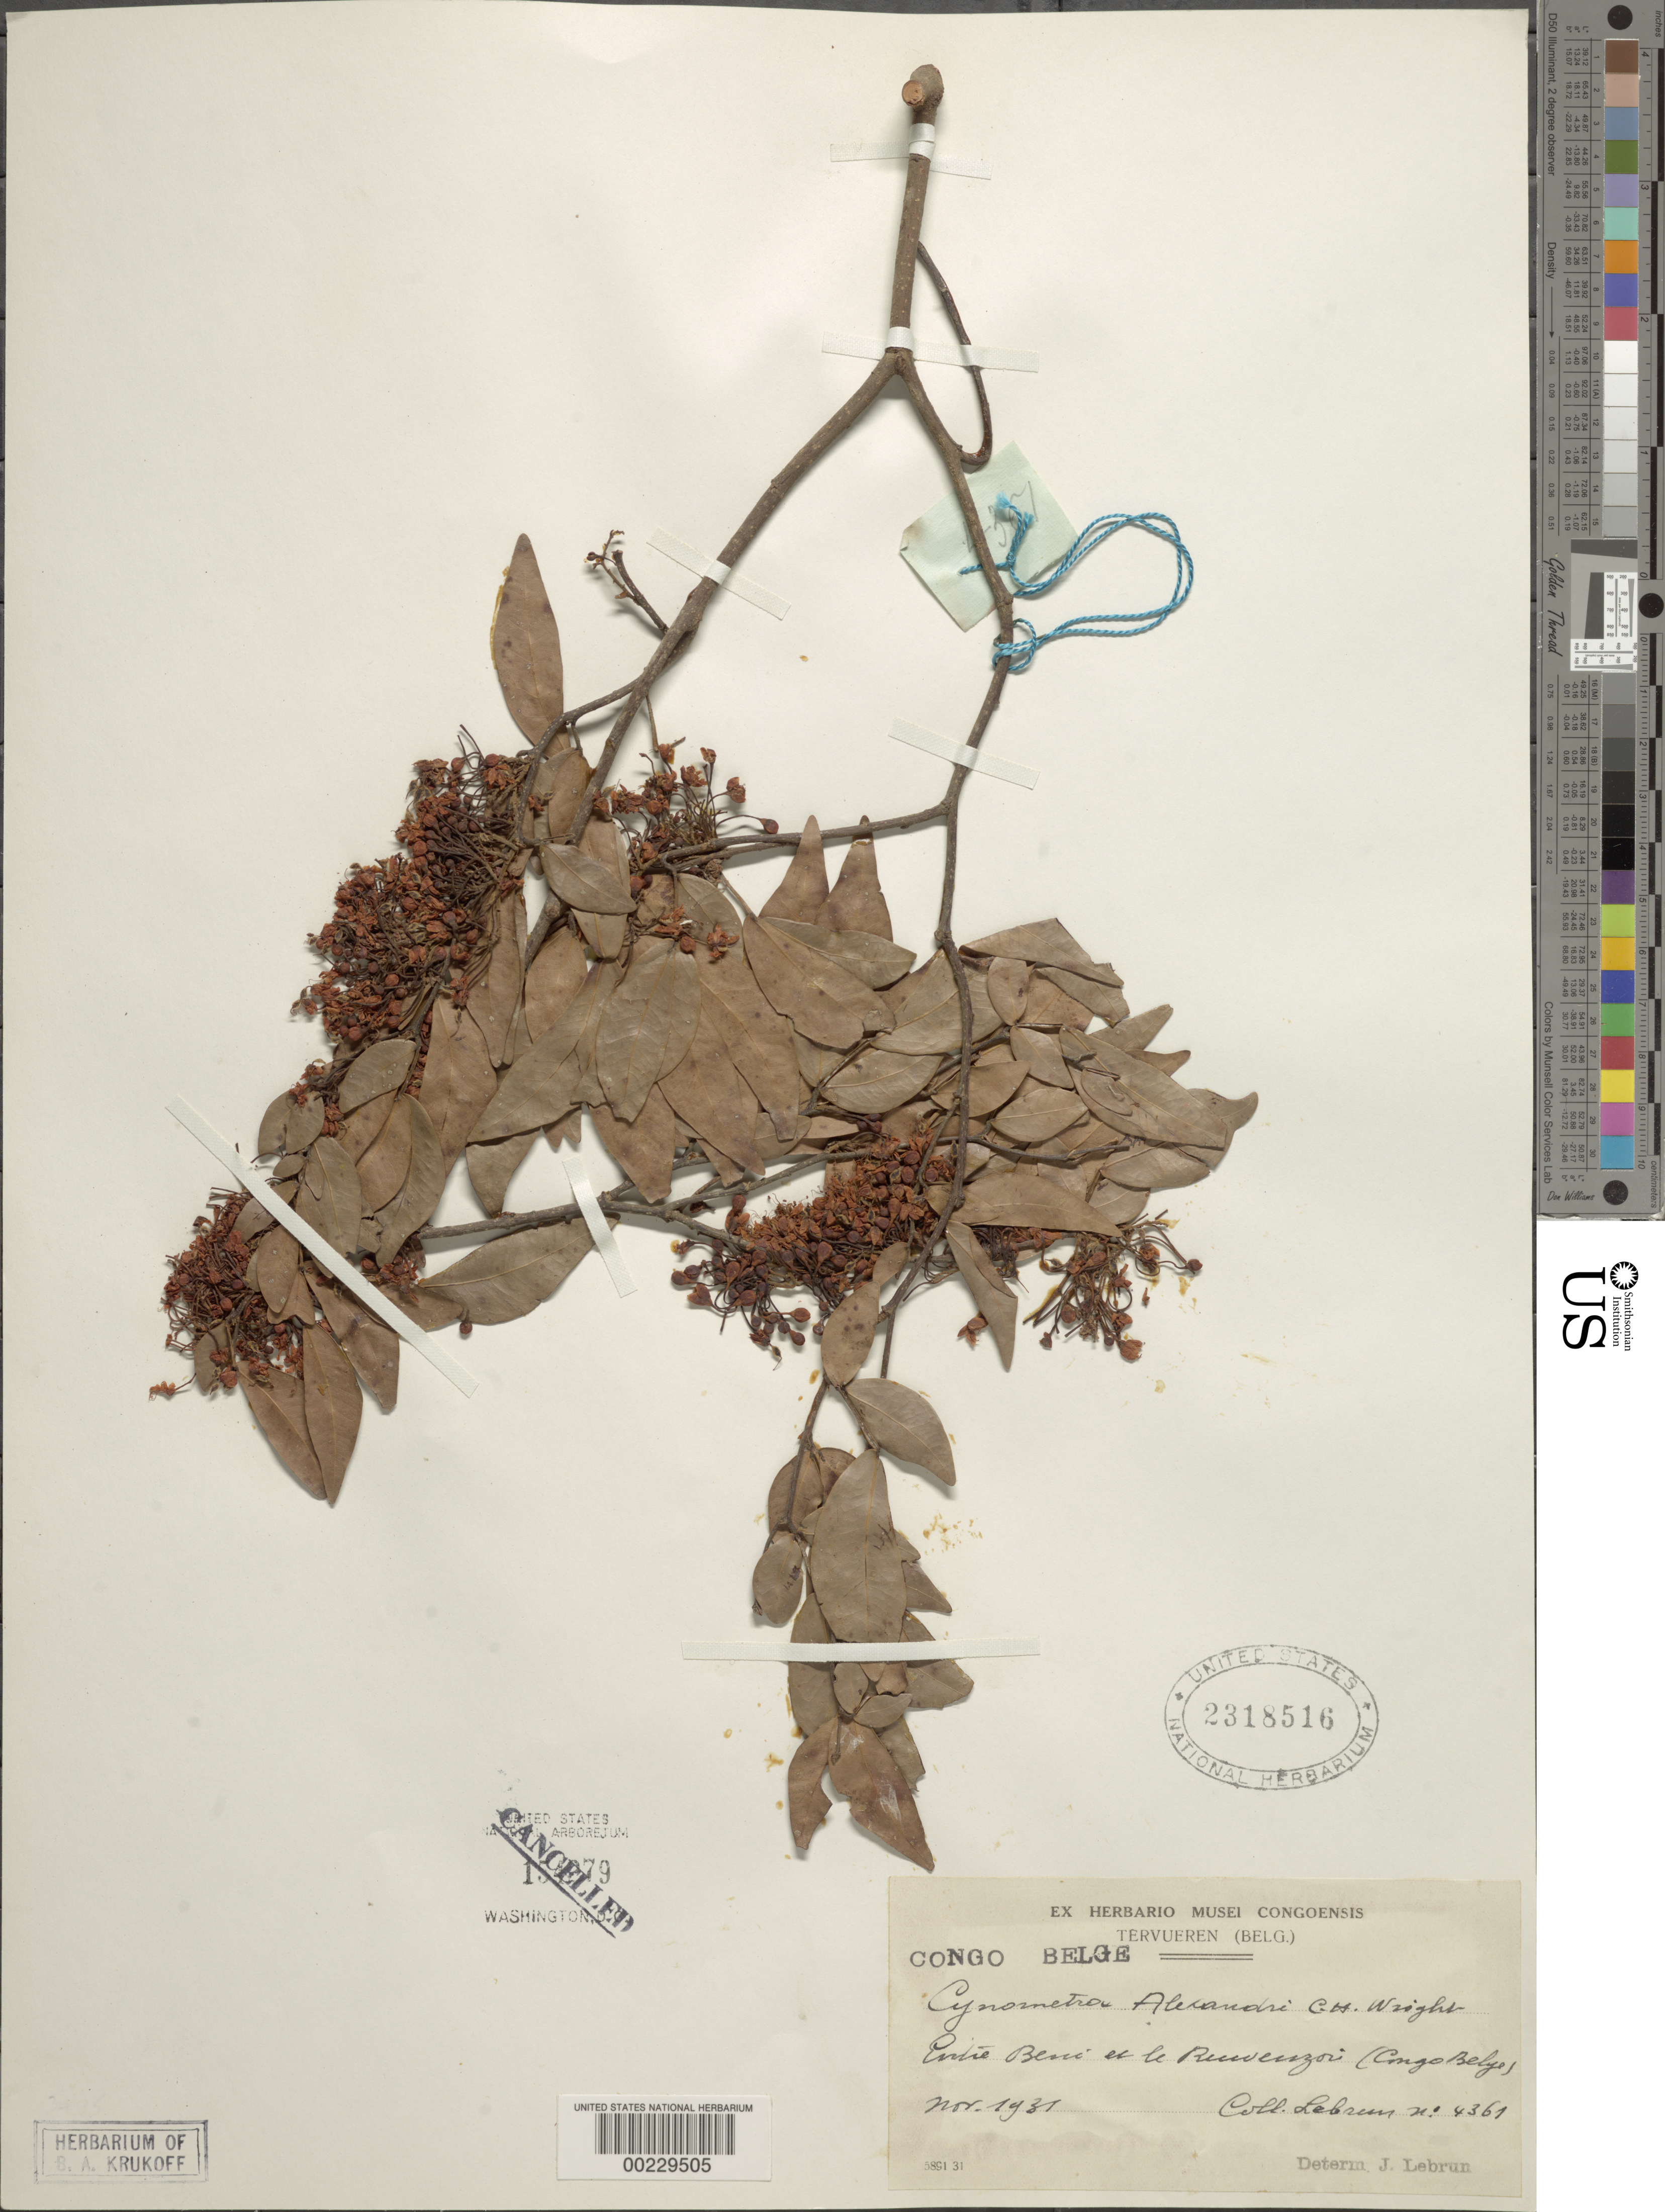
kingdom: Plantae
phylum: Tracheophyta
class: Magnoliopsida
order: Fabales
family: Fabaceae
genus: Cynometra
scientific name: Cynometra alexandri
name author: C.H. Wright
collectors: J. A. Lebrun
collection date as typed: Nov 1931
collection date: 1931-11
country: Congo, Democratic Republic of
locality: Between beni and le ruwenzoi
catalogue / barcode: US 2318516